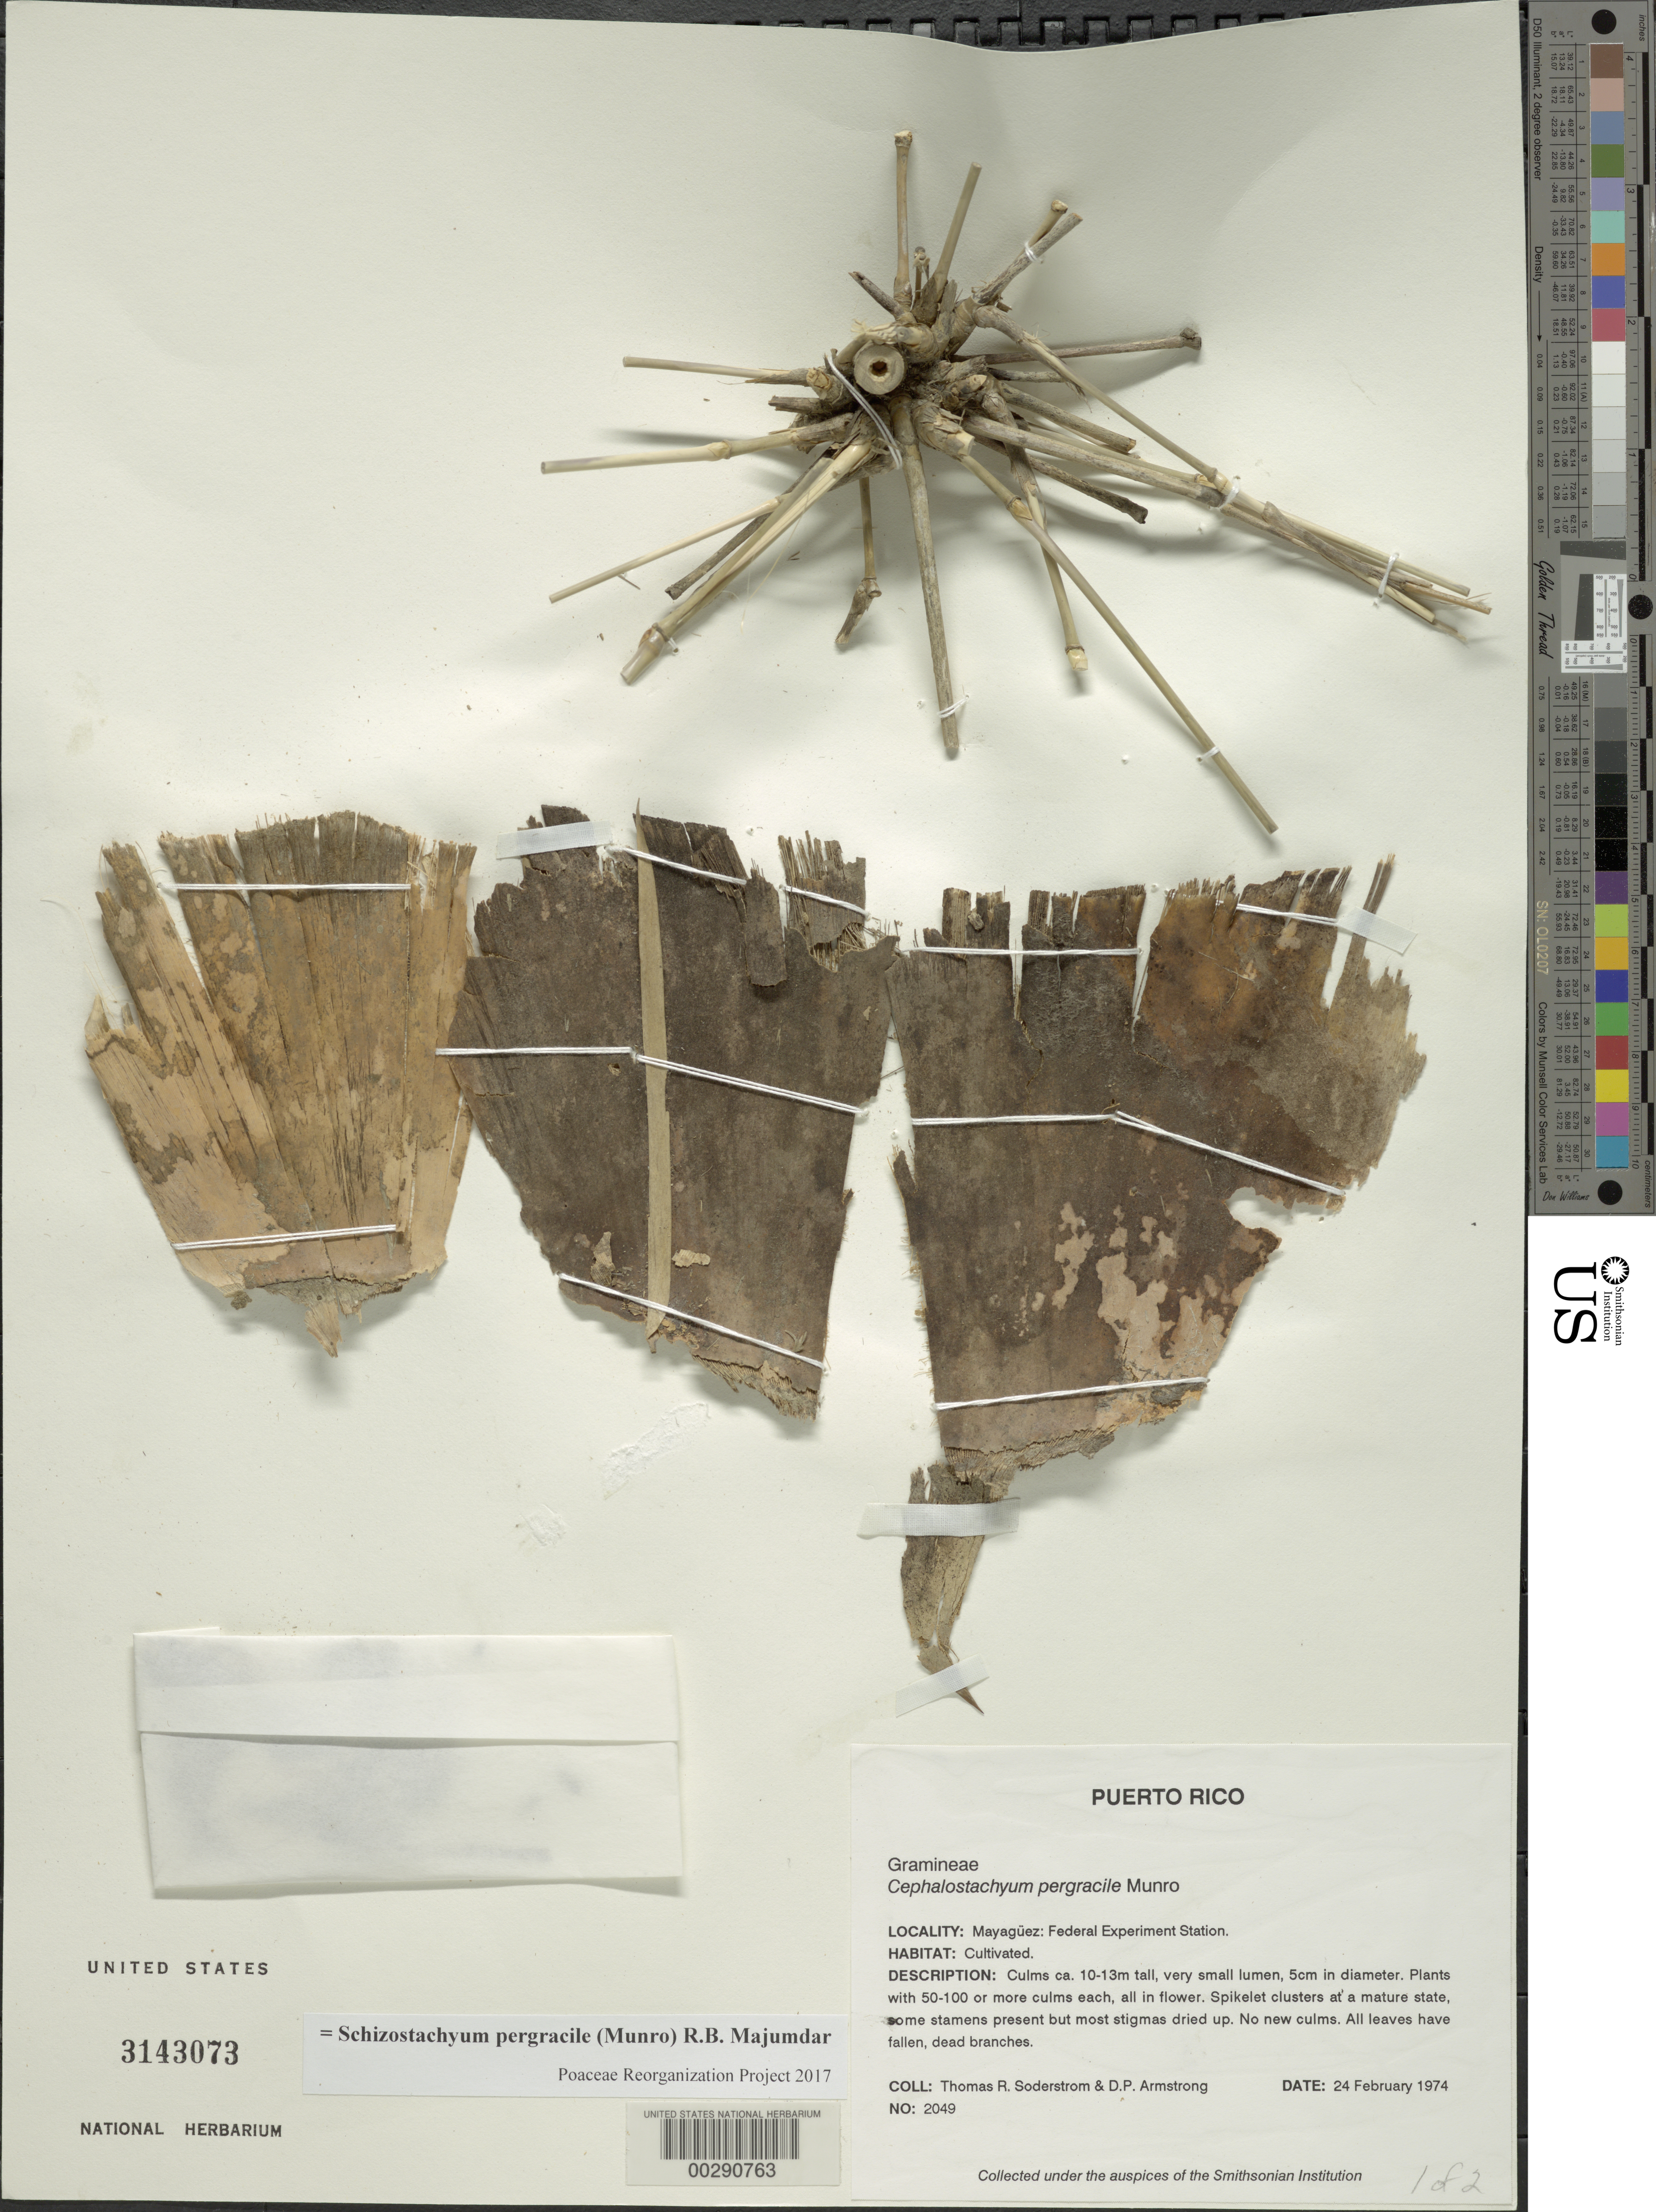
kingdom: Plantae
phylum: Tracheophyta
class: Liliopsida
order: Poales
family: Poaceae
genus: Schizostachyum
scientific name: Schizostachyum pergracile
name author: (Munro) R.B. Majumdar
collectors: T. R. Soderstrom & D. P. Armstrong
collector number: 2049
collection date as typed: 24 Feb 1974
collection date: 1974-02-24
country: Puerto Rico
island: Greater Antilles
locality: Mayaguez: federal experiment station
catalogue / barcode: US 3143073